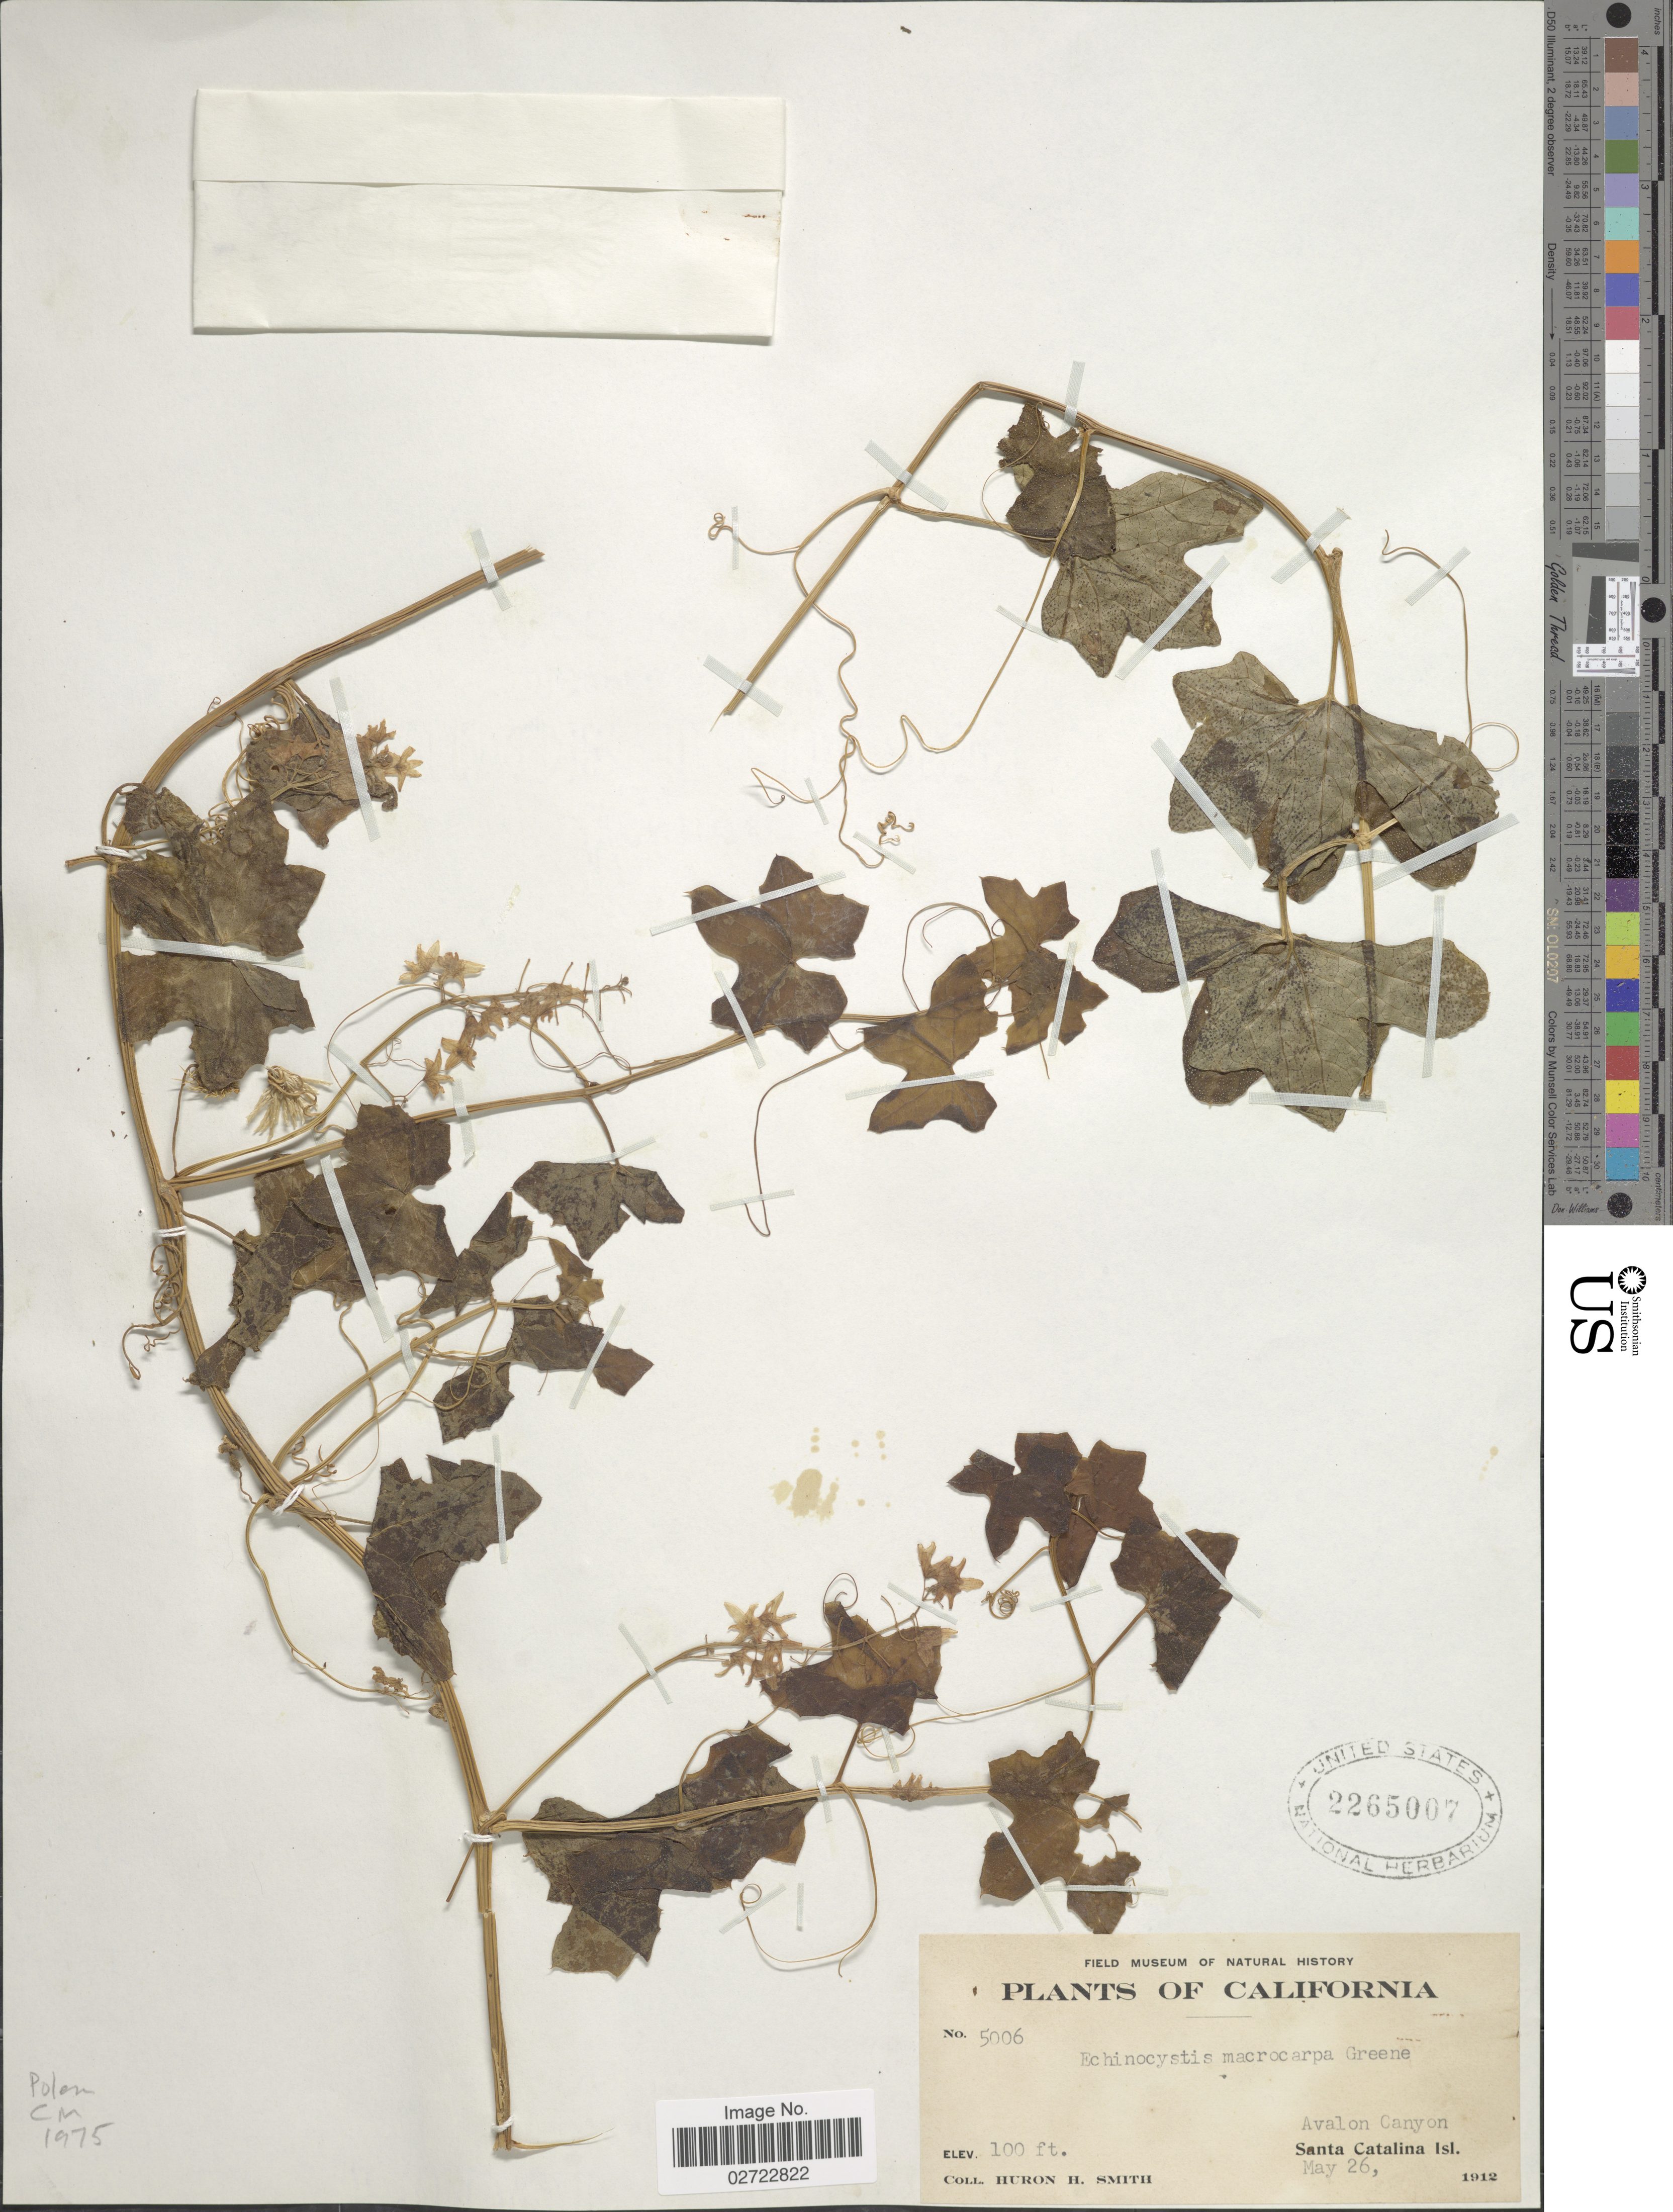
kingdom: Plantae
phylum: Tracheophyta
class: Magnoliopsida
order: Cucurbitales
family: Cucurbitaceae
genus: Echinocystis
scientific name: Echinocystis macrocarpa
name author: Greene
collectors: Huron H. Smith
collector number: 5006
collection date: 1912-05-26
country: United States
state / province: California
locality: Avalon Canyon, Santa Cataina Isl.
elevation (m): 30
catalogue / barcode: US 2265007